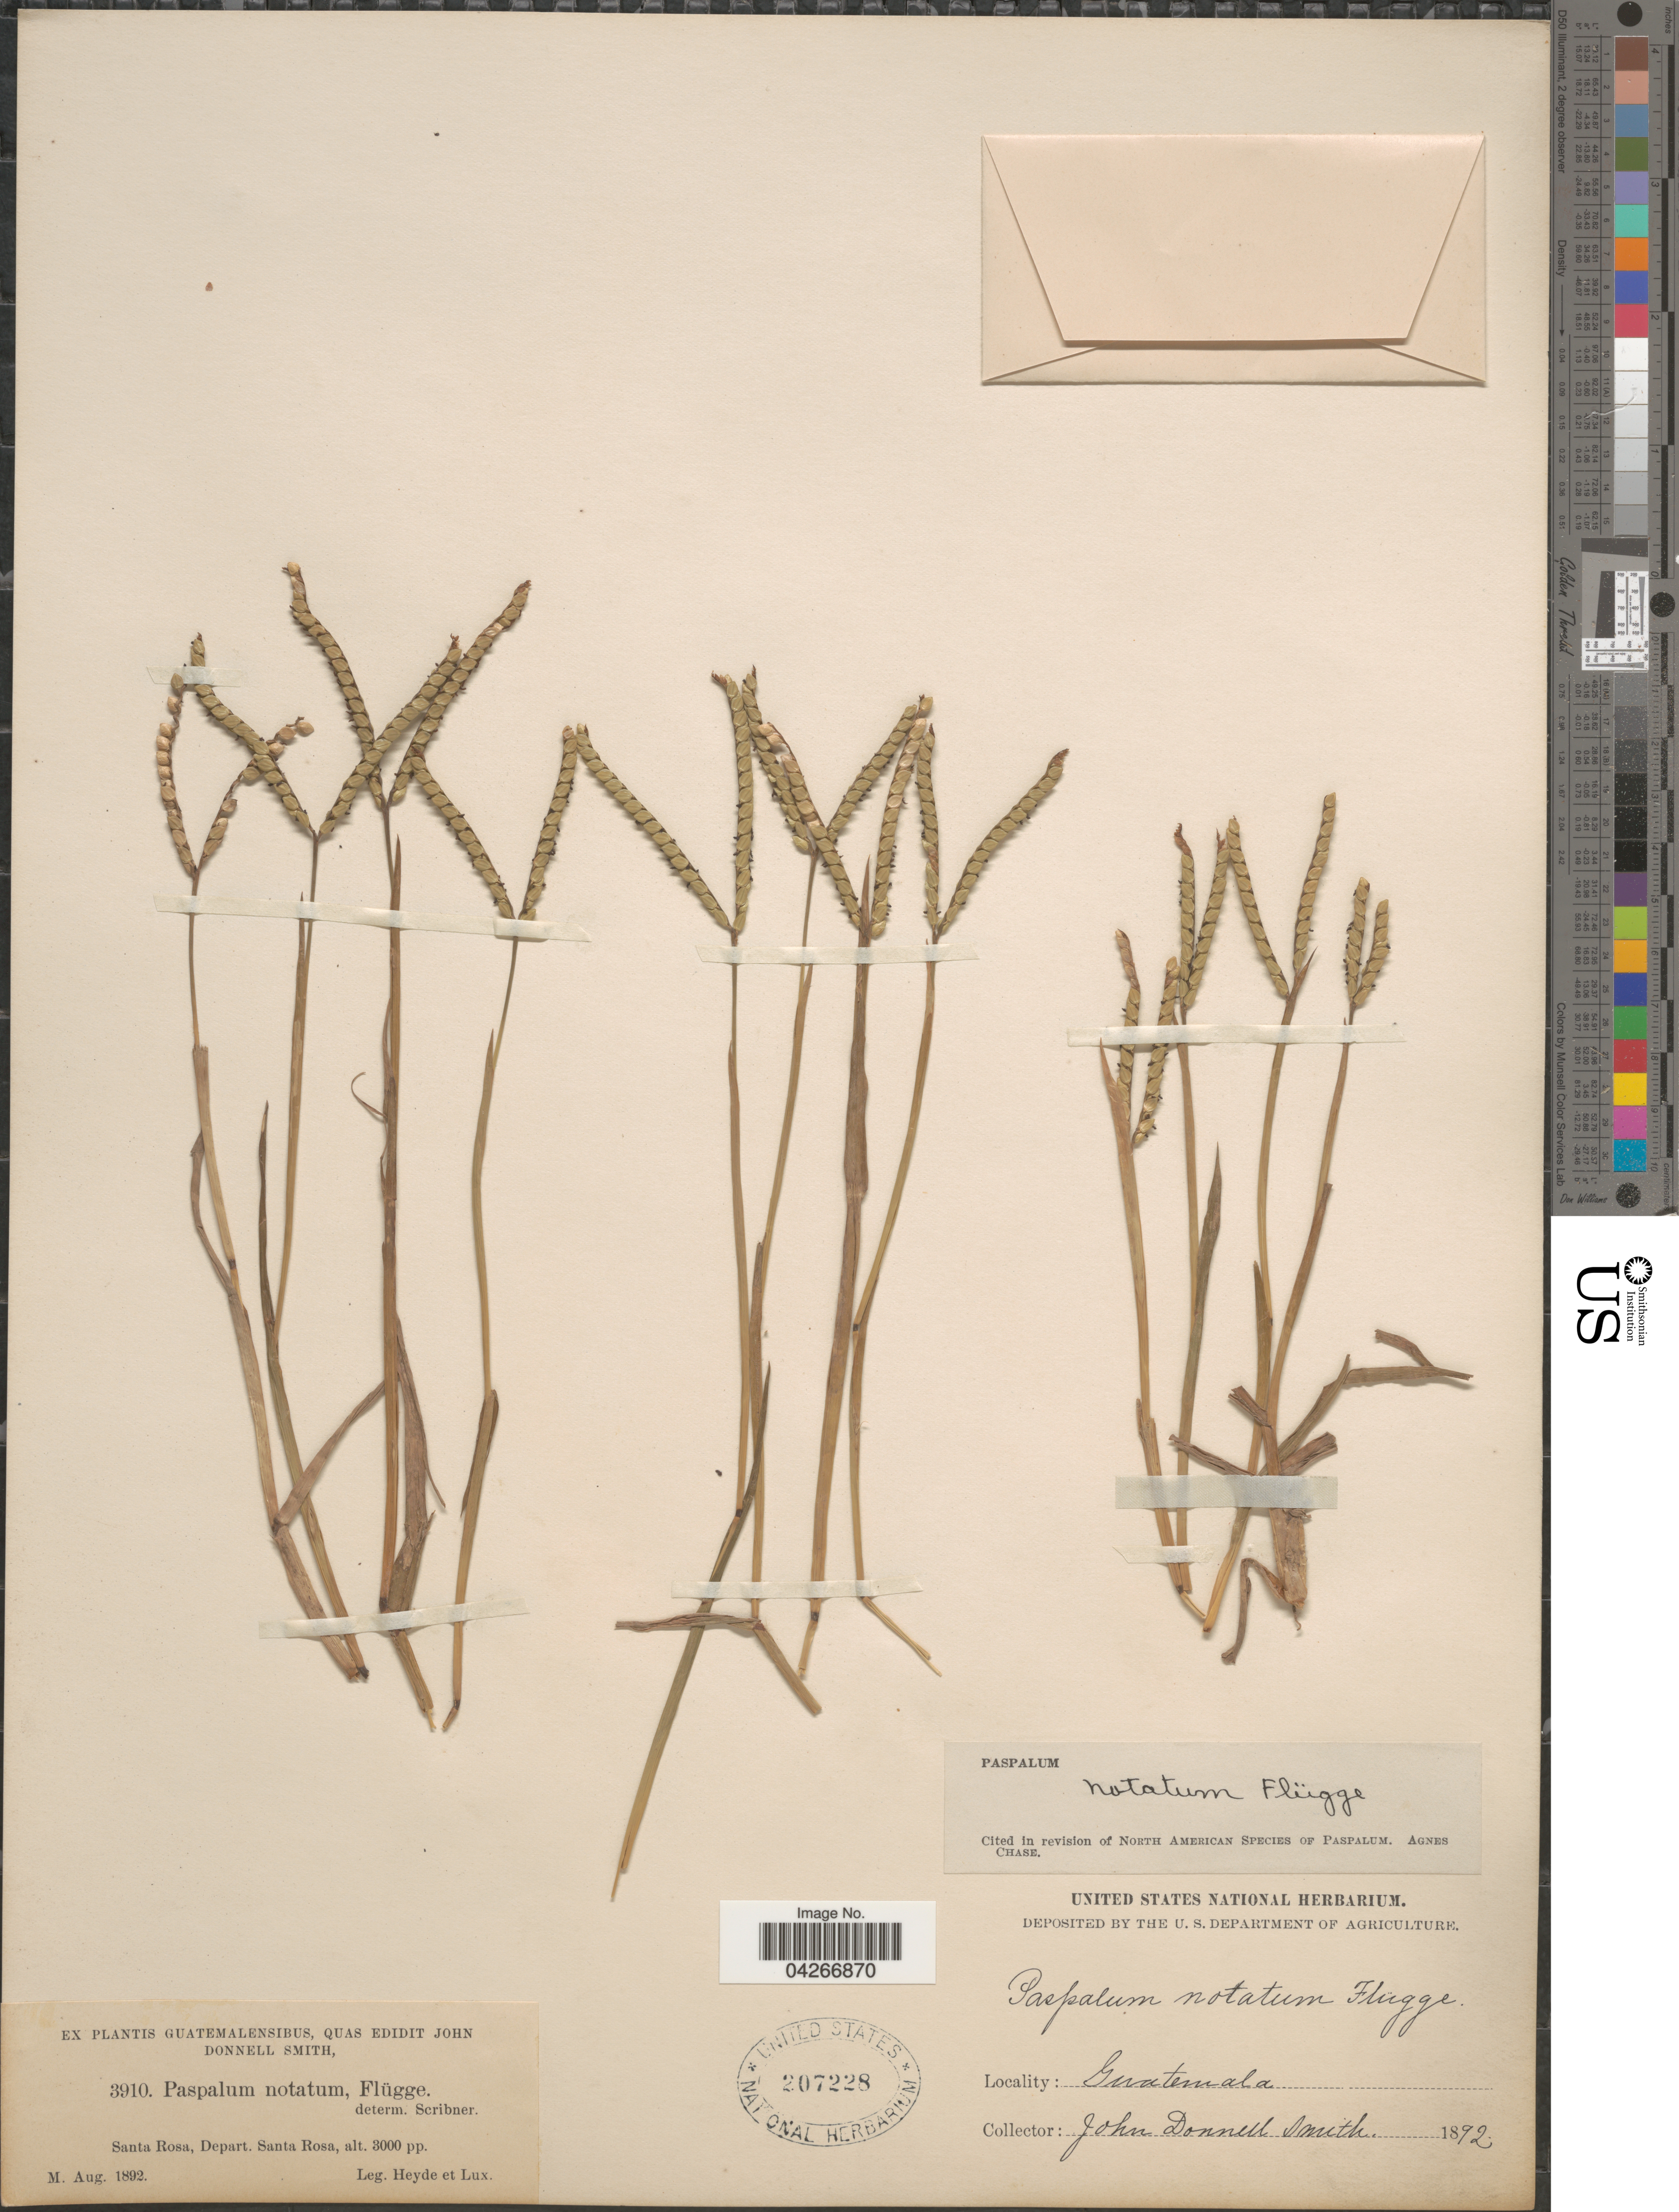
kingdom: Plantae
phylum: Tracheophyta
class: Liliopsida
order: Poales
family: Poaceae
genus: Paspalum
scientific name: Paspalum notatum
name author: Flüggé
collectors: Heyde & Lux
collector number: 3910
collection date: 1892-08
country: Guatemala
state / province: Santa Rosa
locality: Santa Rosa, Depart. Santa Rosa.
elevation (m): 914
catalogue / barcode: US 207228